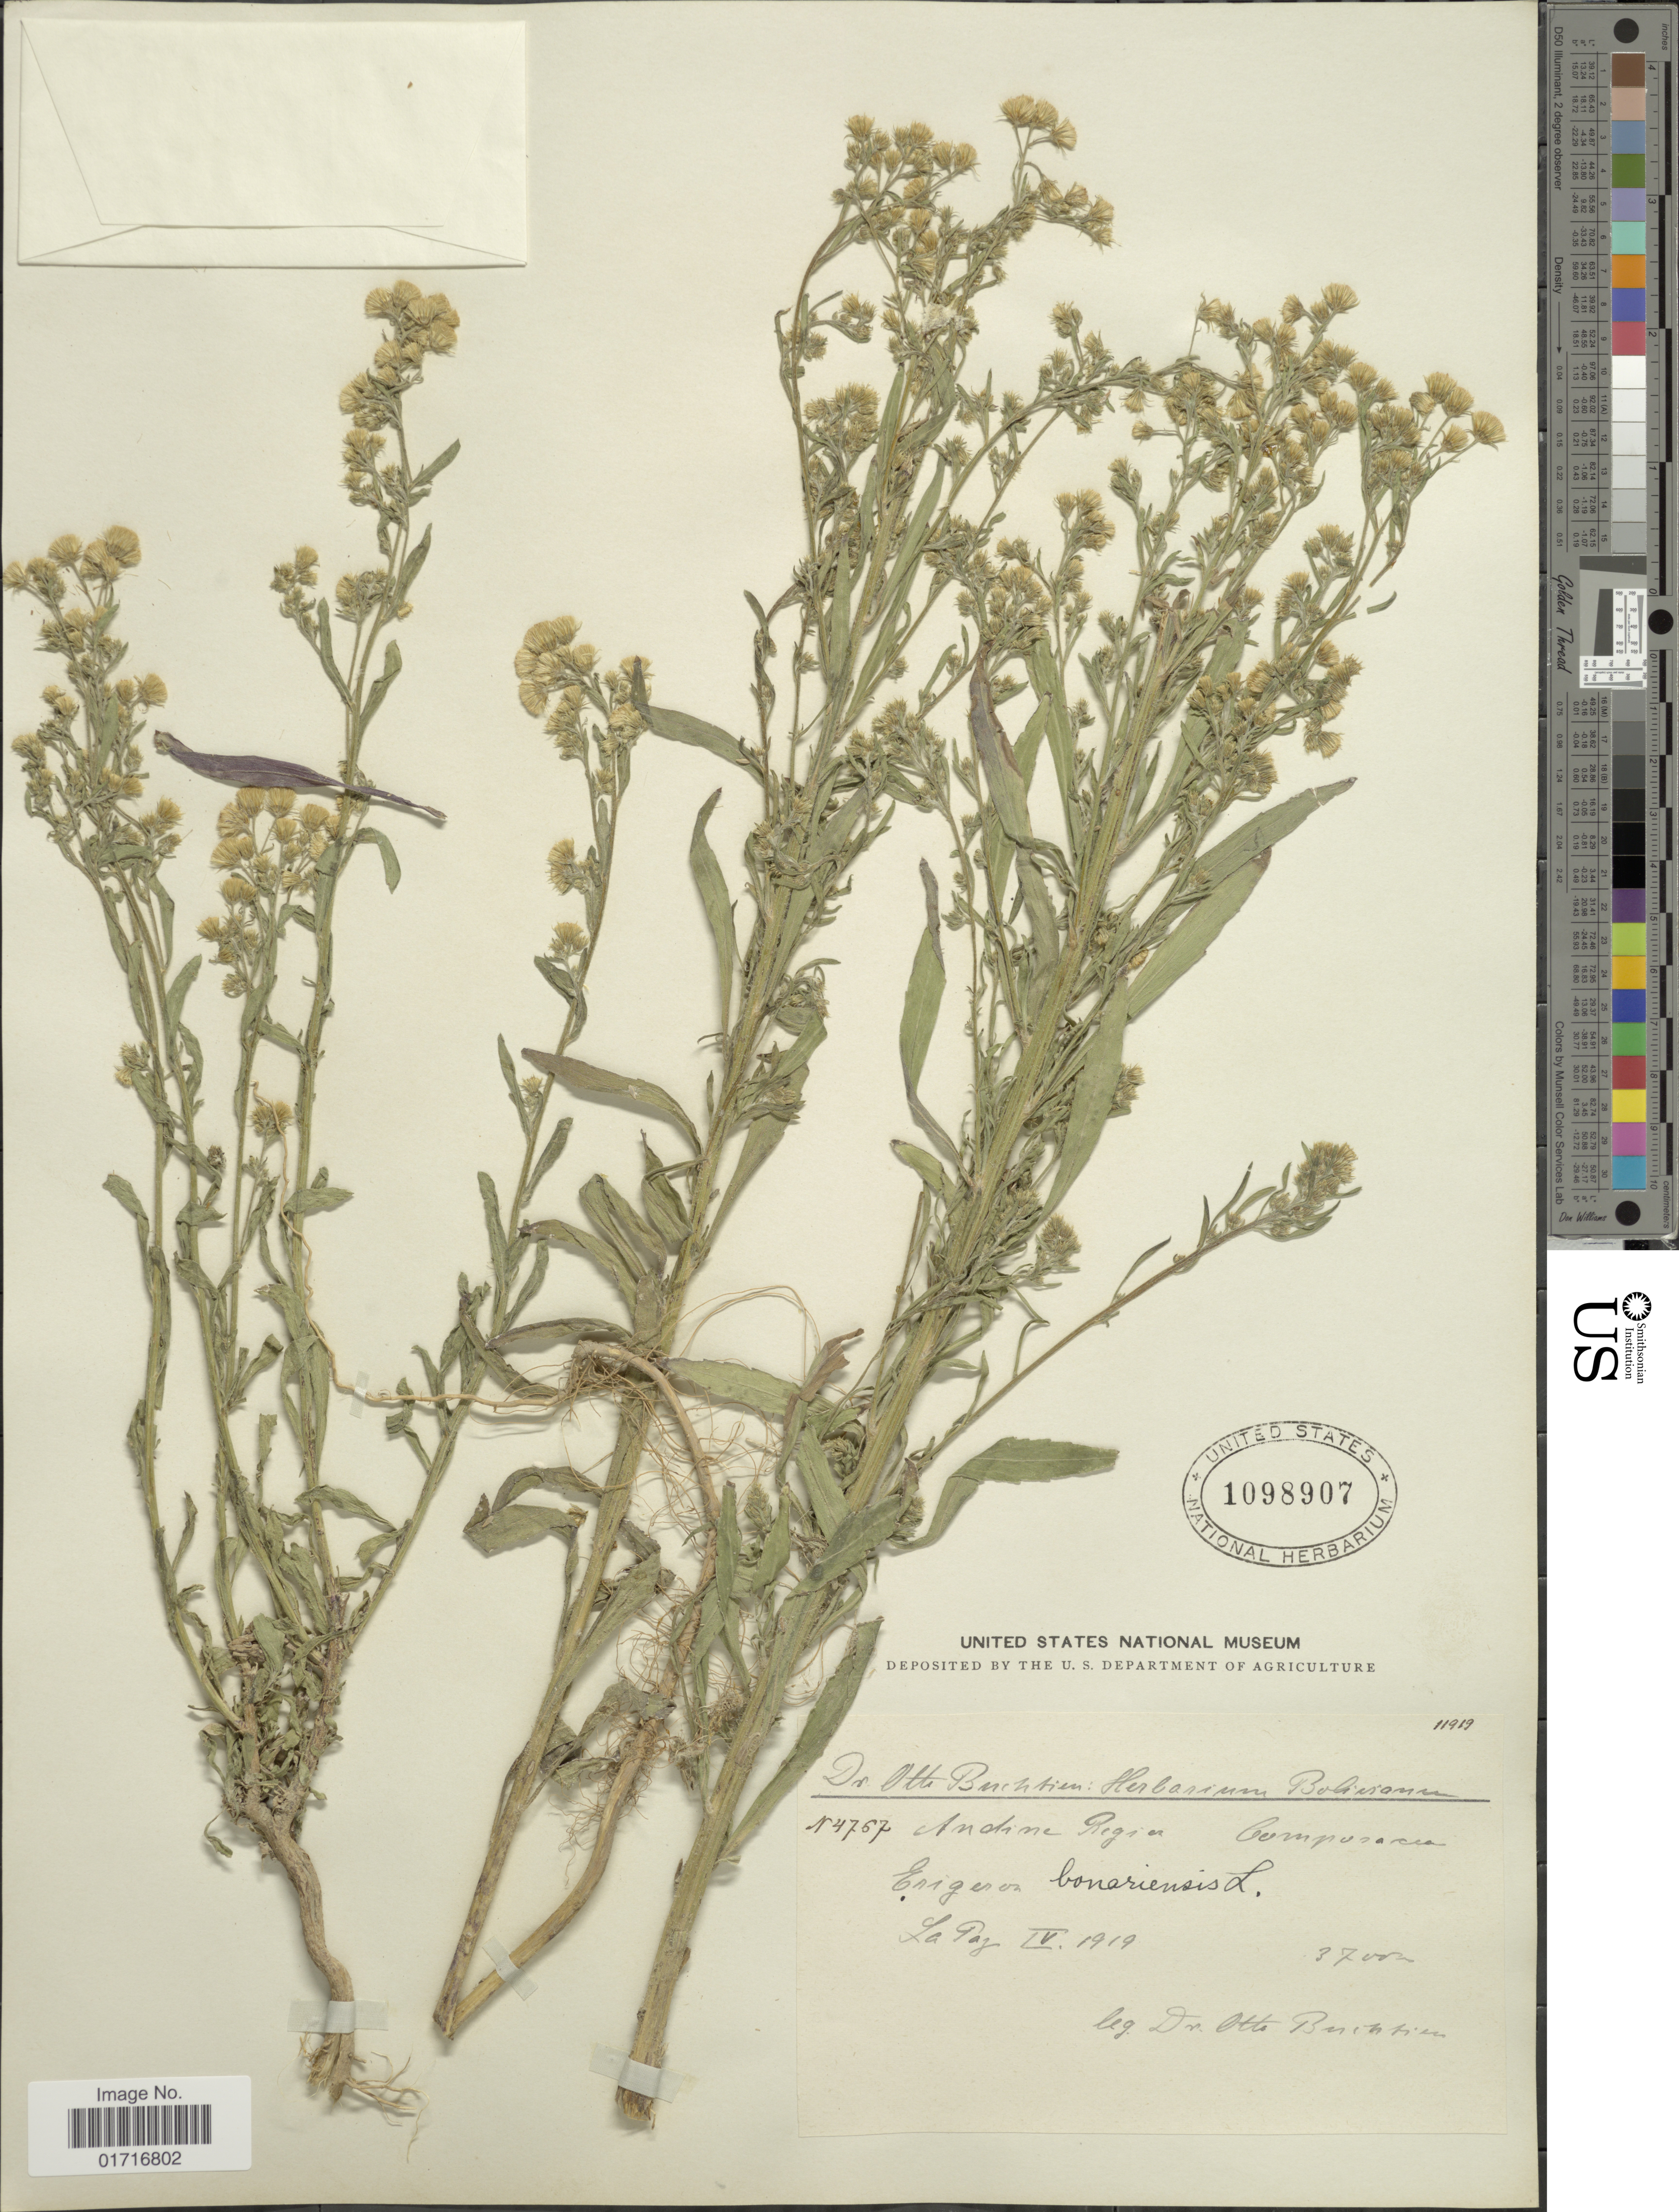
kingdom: Plantae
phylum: Tracheophyta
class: Magnoliopsida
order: Asterales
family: Asteraceae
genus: Conyza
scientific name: Conyza bonariensis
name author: (L.) Cronq.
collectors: O. Buchtien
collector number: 4767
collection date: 1919-04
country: Bolivia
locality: Andina Region.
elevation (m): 3700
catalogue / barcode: US 1098907